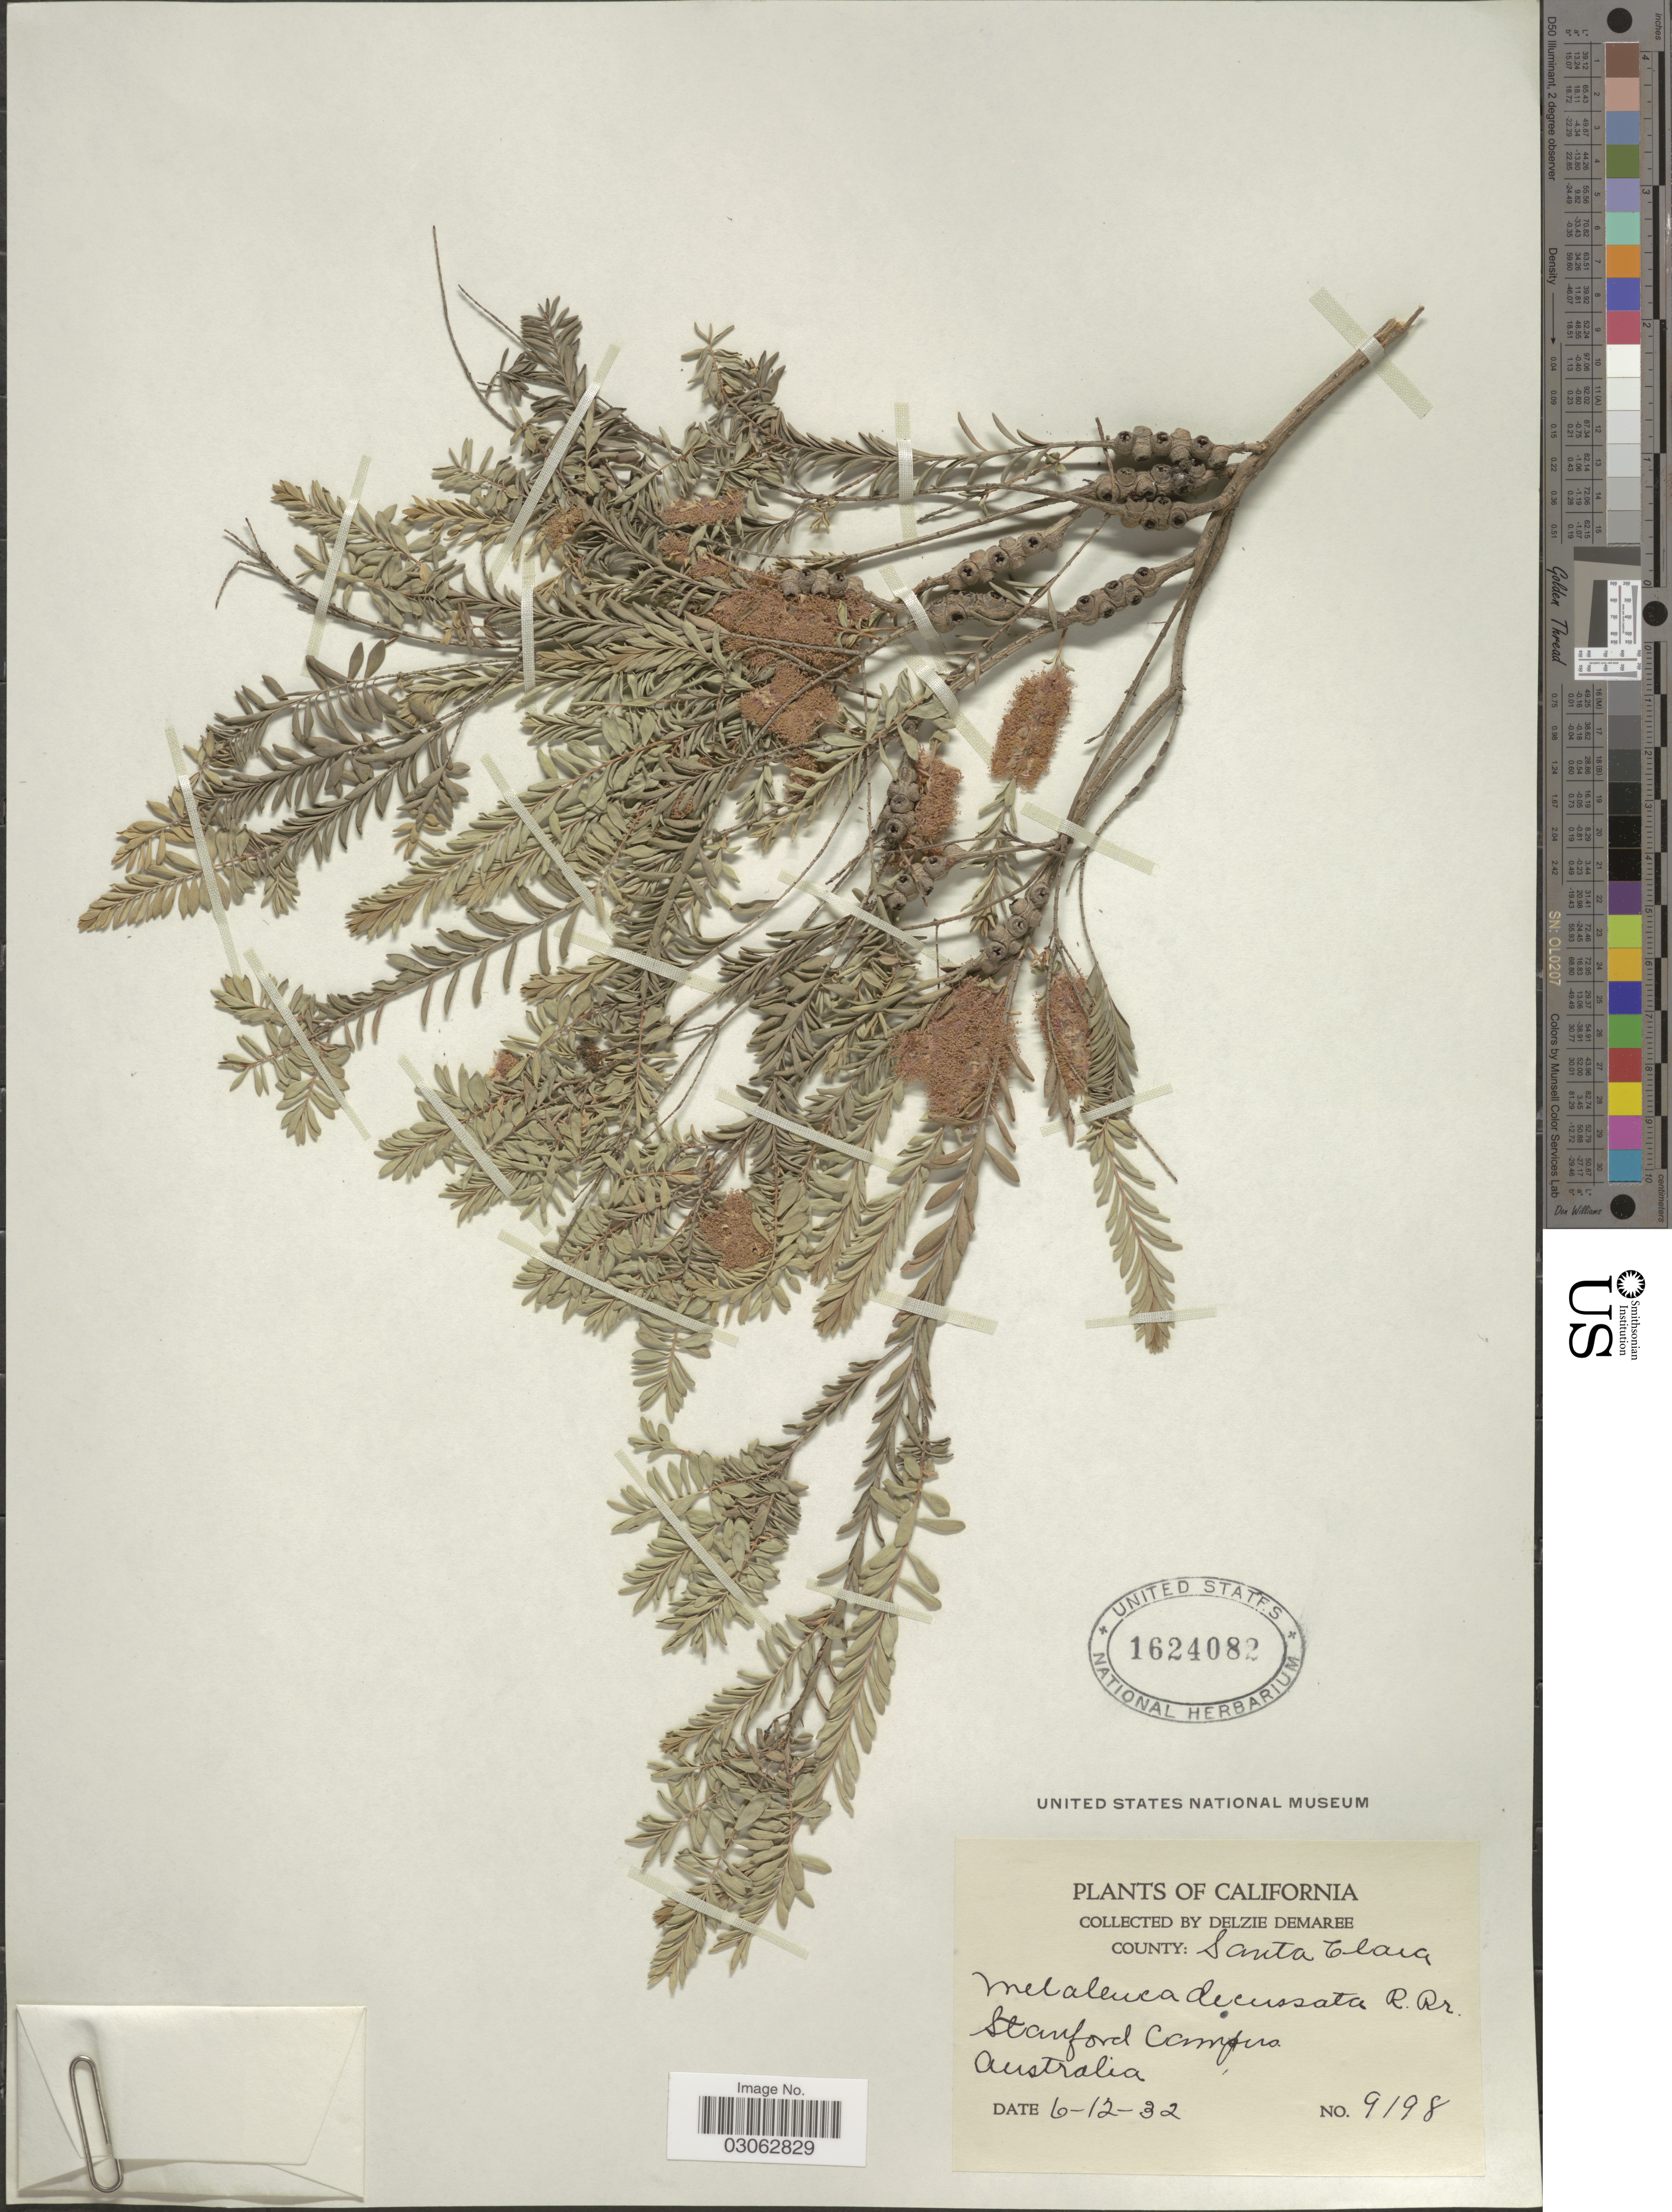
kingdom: Plantae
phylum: Tracheophyta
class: Magnoliopsida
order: Myrtales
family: Myrtaceae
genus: Melaleuca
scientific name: Melaleuca decussata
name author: R. Br.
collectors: D. Demaree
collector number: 9198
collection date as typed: Transcribed d/m/y: 6/12/32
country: United States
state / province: California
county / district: Santa Clara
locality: County: Santa Clara. Stanford Campus.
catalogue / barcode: US 1624082